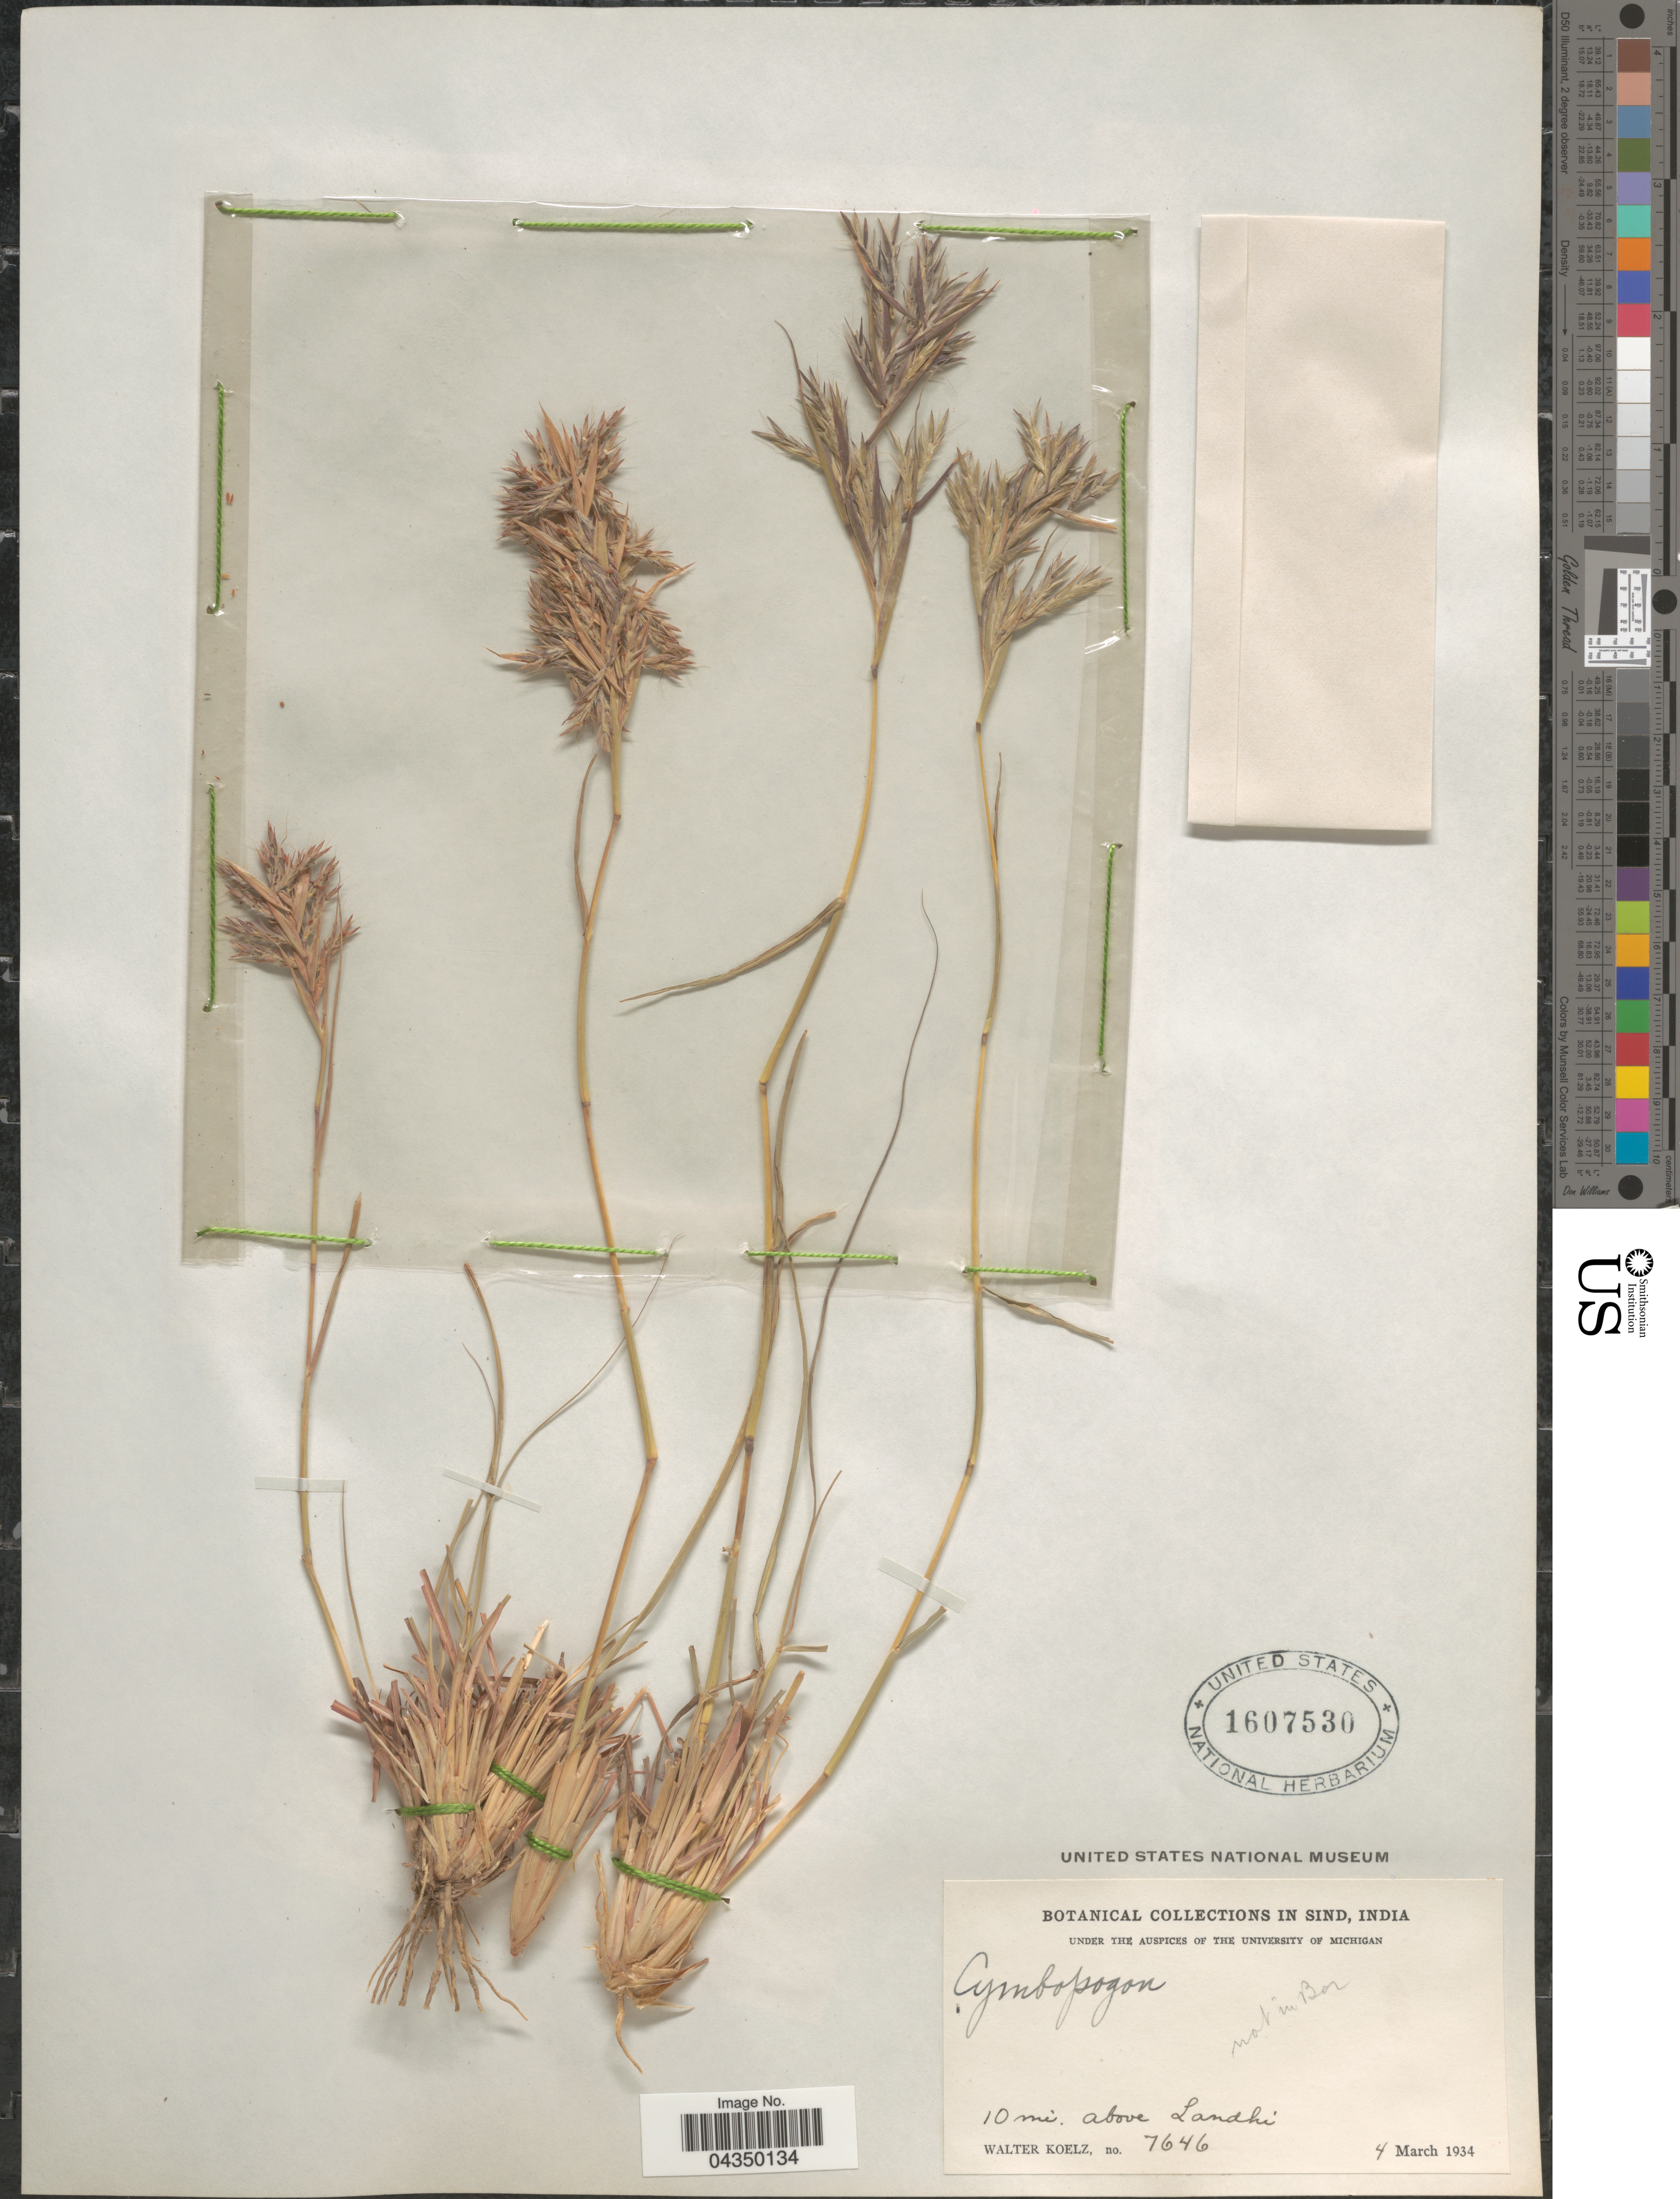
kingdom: Plantae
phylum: Tracheophyta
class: Liliopsida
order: Poales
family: Poaceae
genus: Cymbopogon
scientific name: Cymbopogon schoenanthus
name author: (L.) Spreng.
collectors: W. N. Koelz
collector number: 7646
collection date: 1934-03-04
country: Pakistan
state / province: Sindh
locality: Sind. 10 mi. above Landhi.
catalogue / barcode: US 1607530